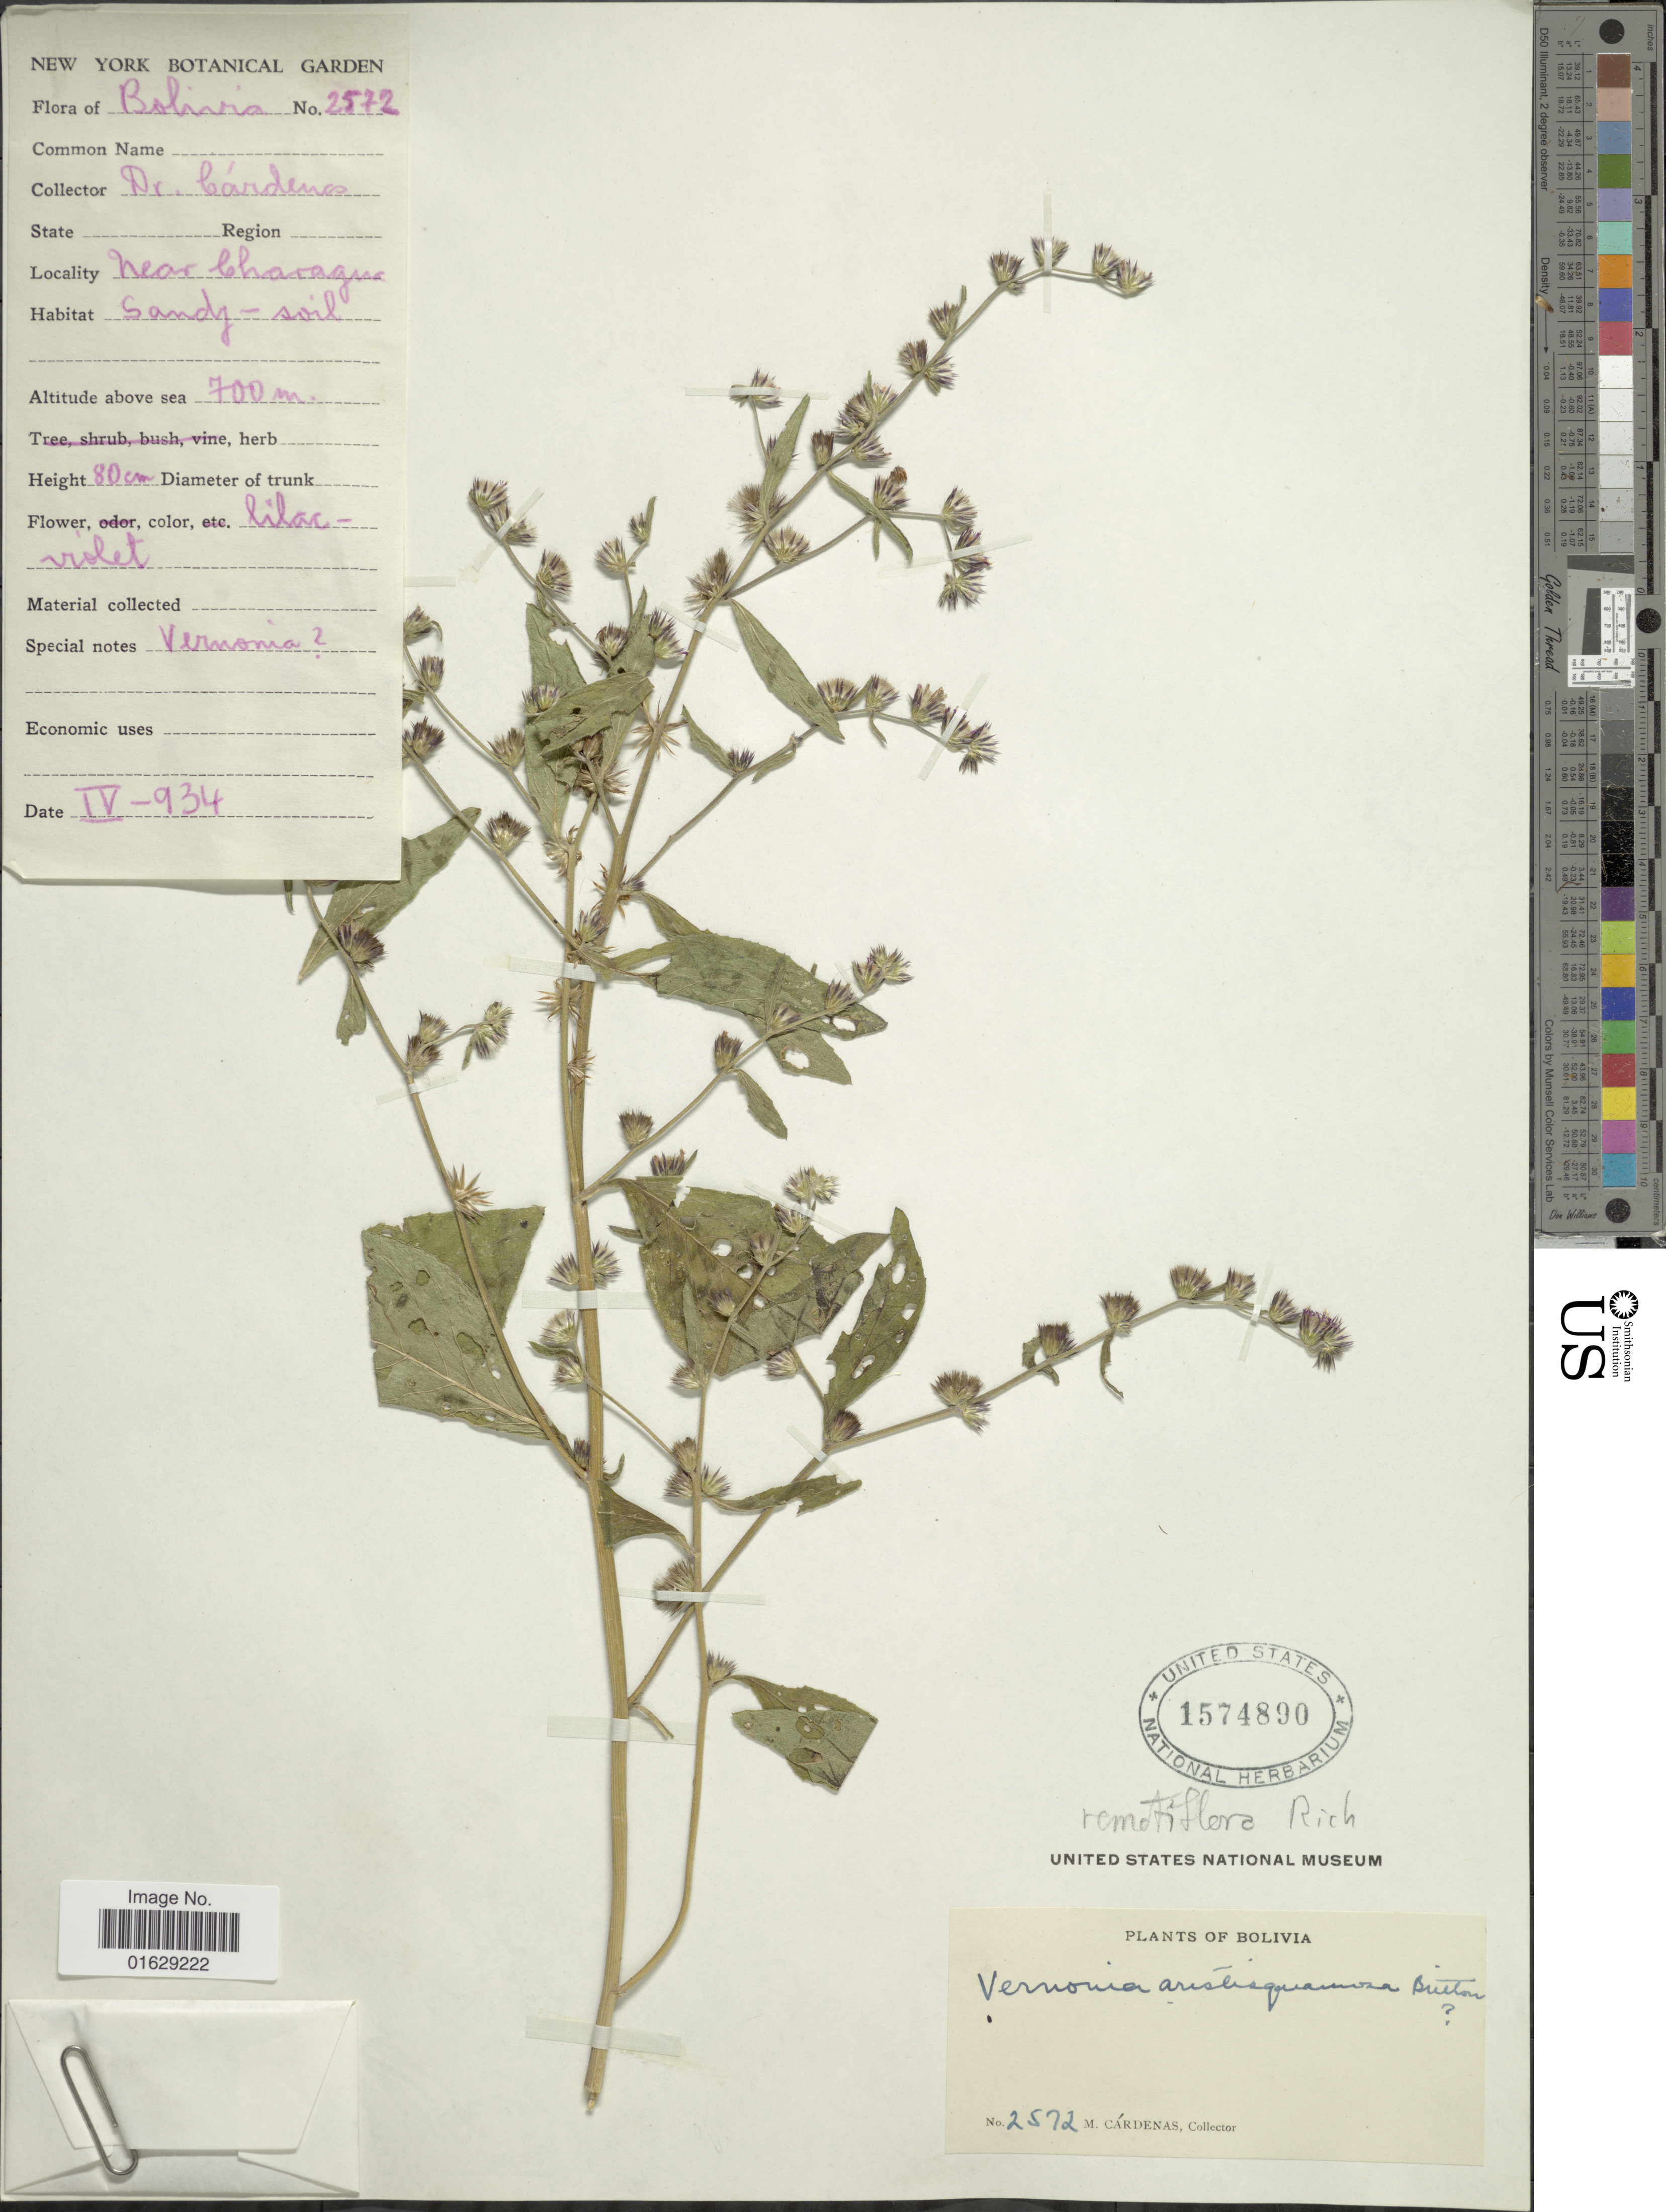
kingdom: Plantae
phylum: Tracheophyta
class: Magnoliopsida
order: Asterales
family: Asteraceae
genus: Lepidaploa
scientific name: Lepidaploa remotiflora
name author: (Rich.) H. Rob.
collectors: M. Cárdenas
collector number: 2572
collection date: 1934-04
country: Bolivia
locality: Near bharagua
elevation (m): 700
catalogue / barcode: US 1574890